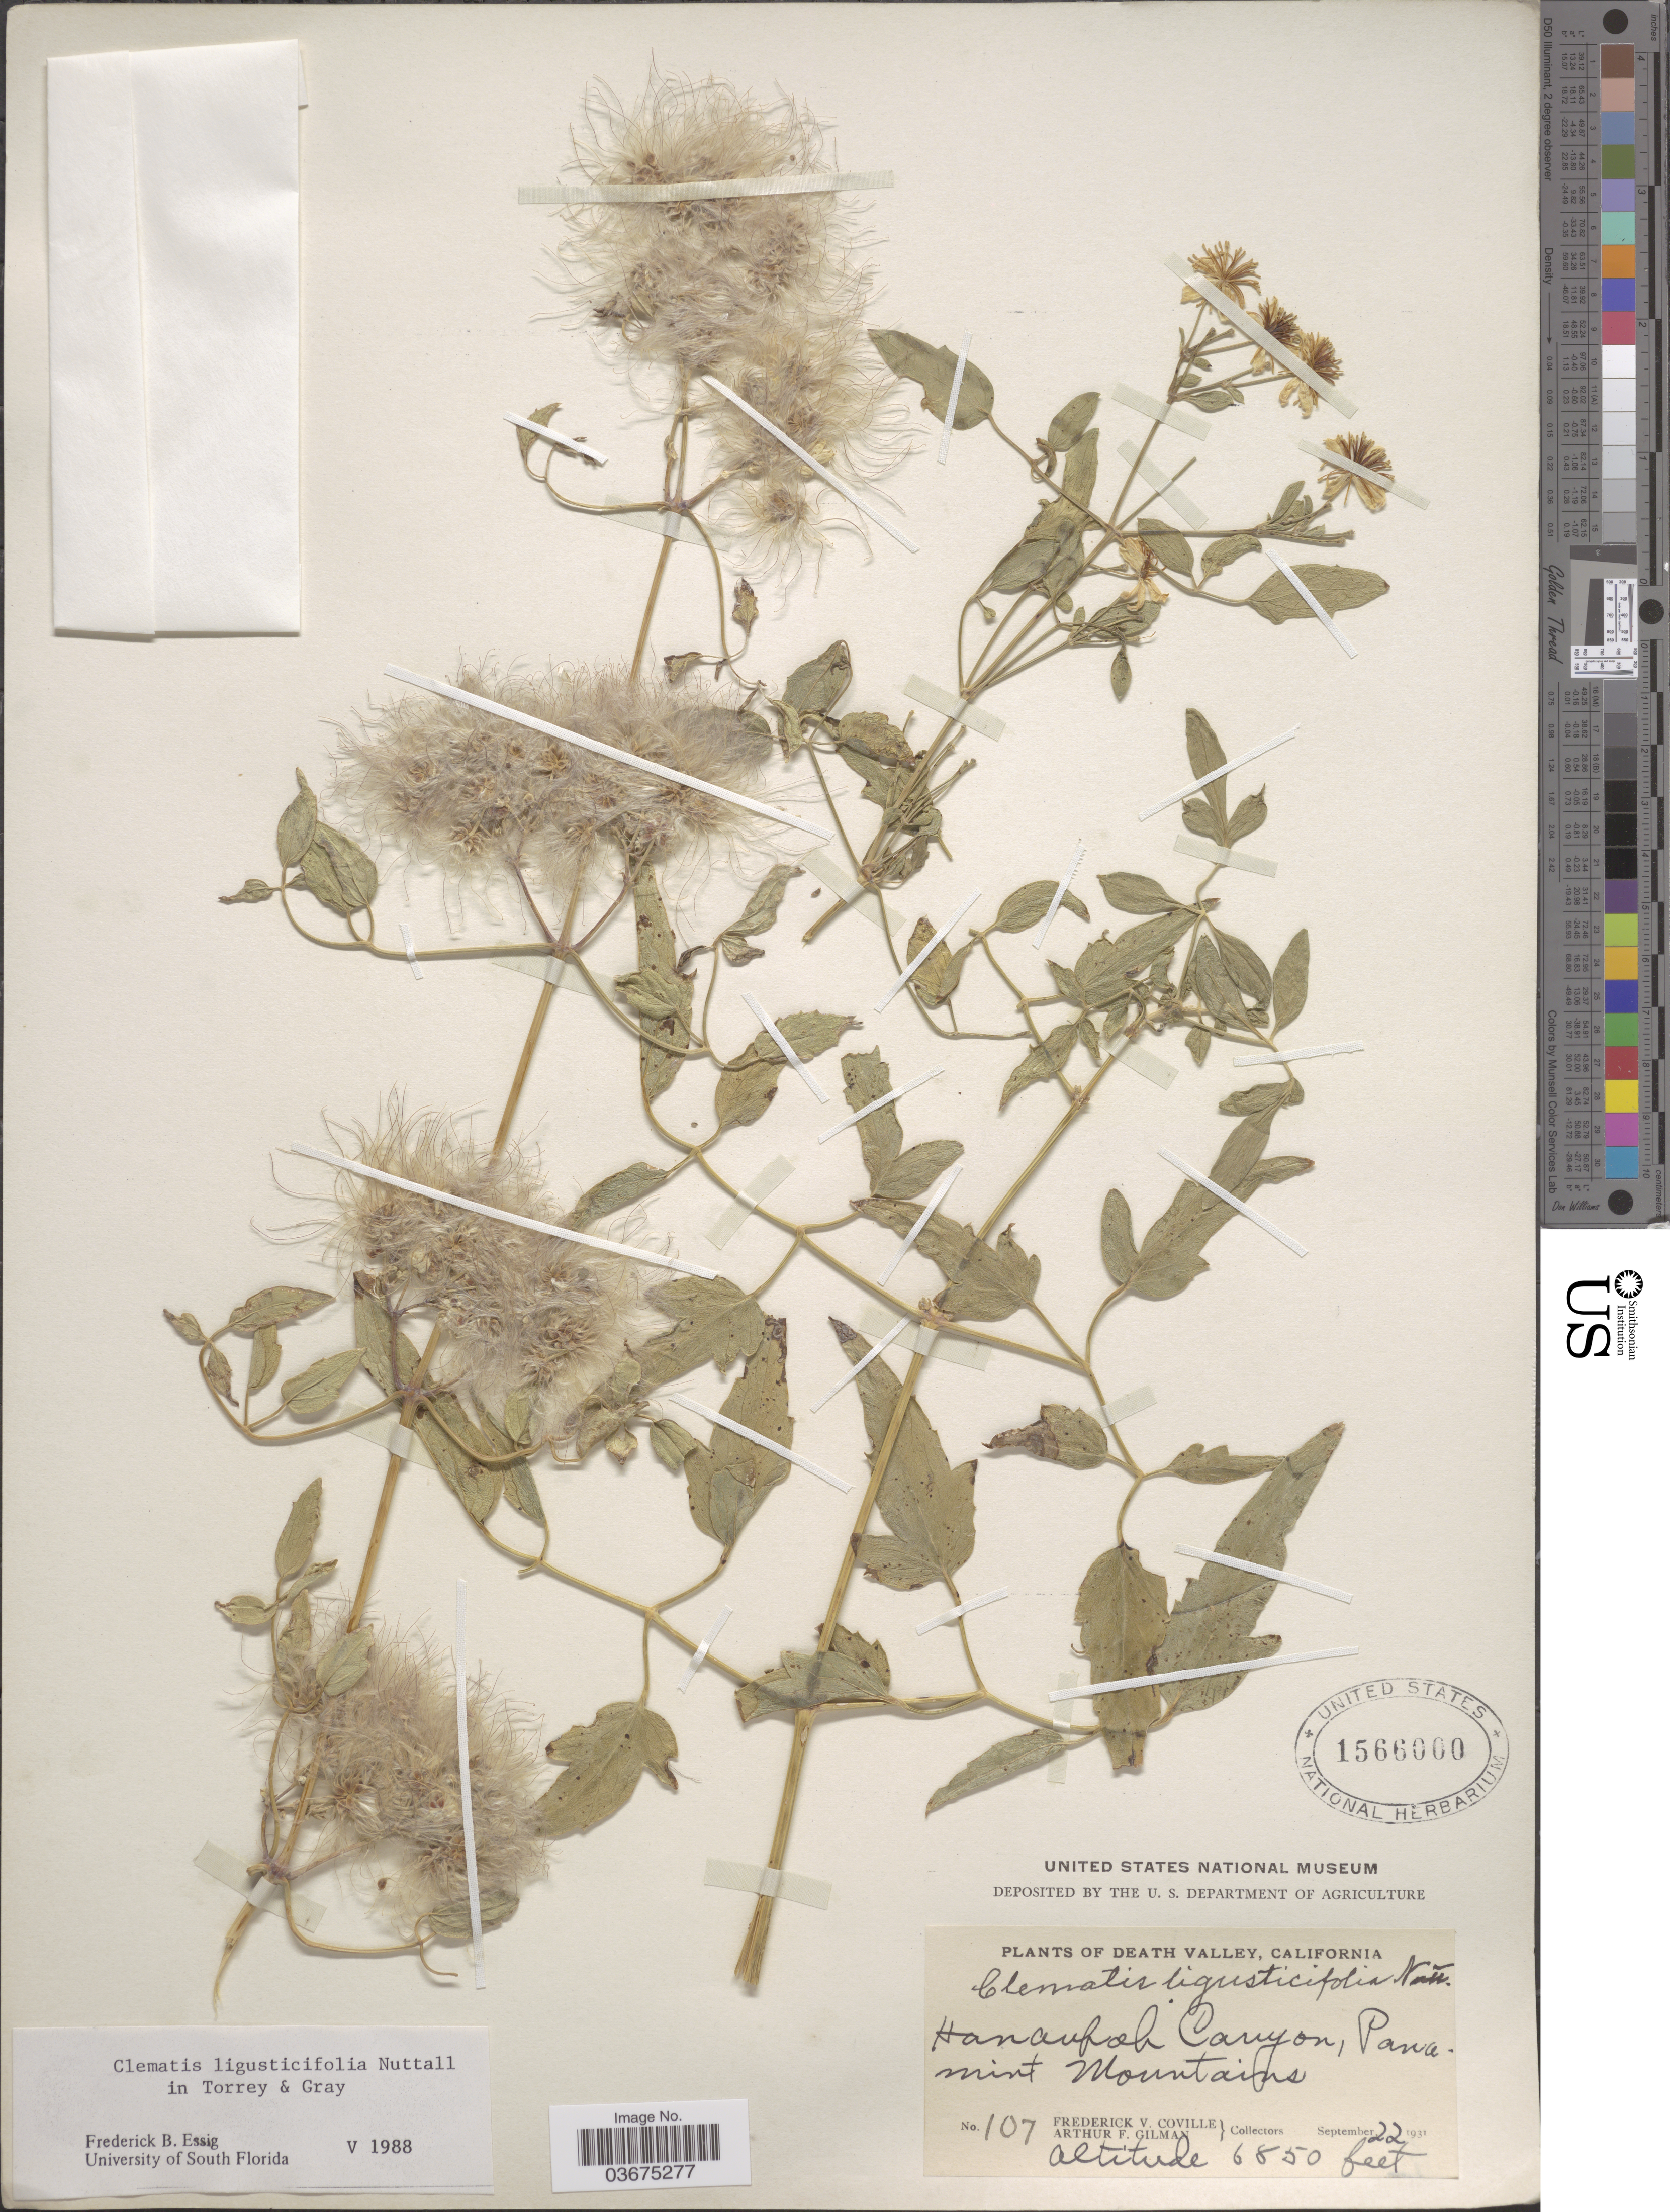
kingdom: Plantae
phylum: Tracheophyta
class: Magnoliopsida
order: Ranunculales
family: Ranunculaceae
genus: Clematis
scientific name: Clematis ligusticifolia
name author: Nutt.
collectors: F. V. Coville & A. Gilman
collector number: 107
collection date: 1931-09-22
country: United States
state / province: California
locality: Death Valley. Hanaupah Canyon, Panamint Mountains.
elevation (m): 2088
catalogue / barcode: US 1566000